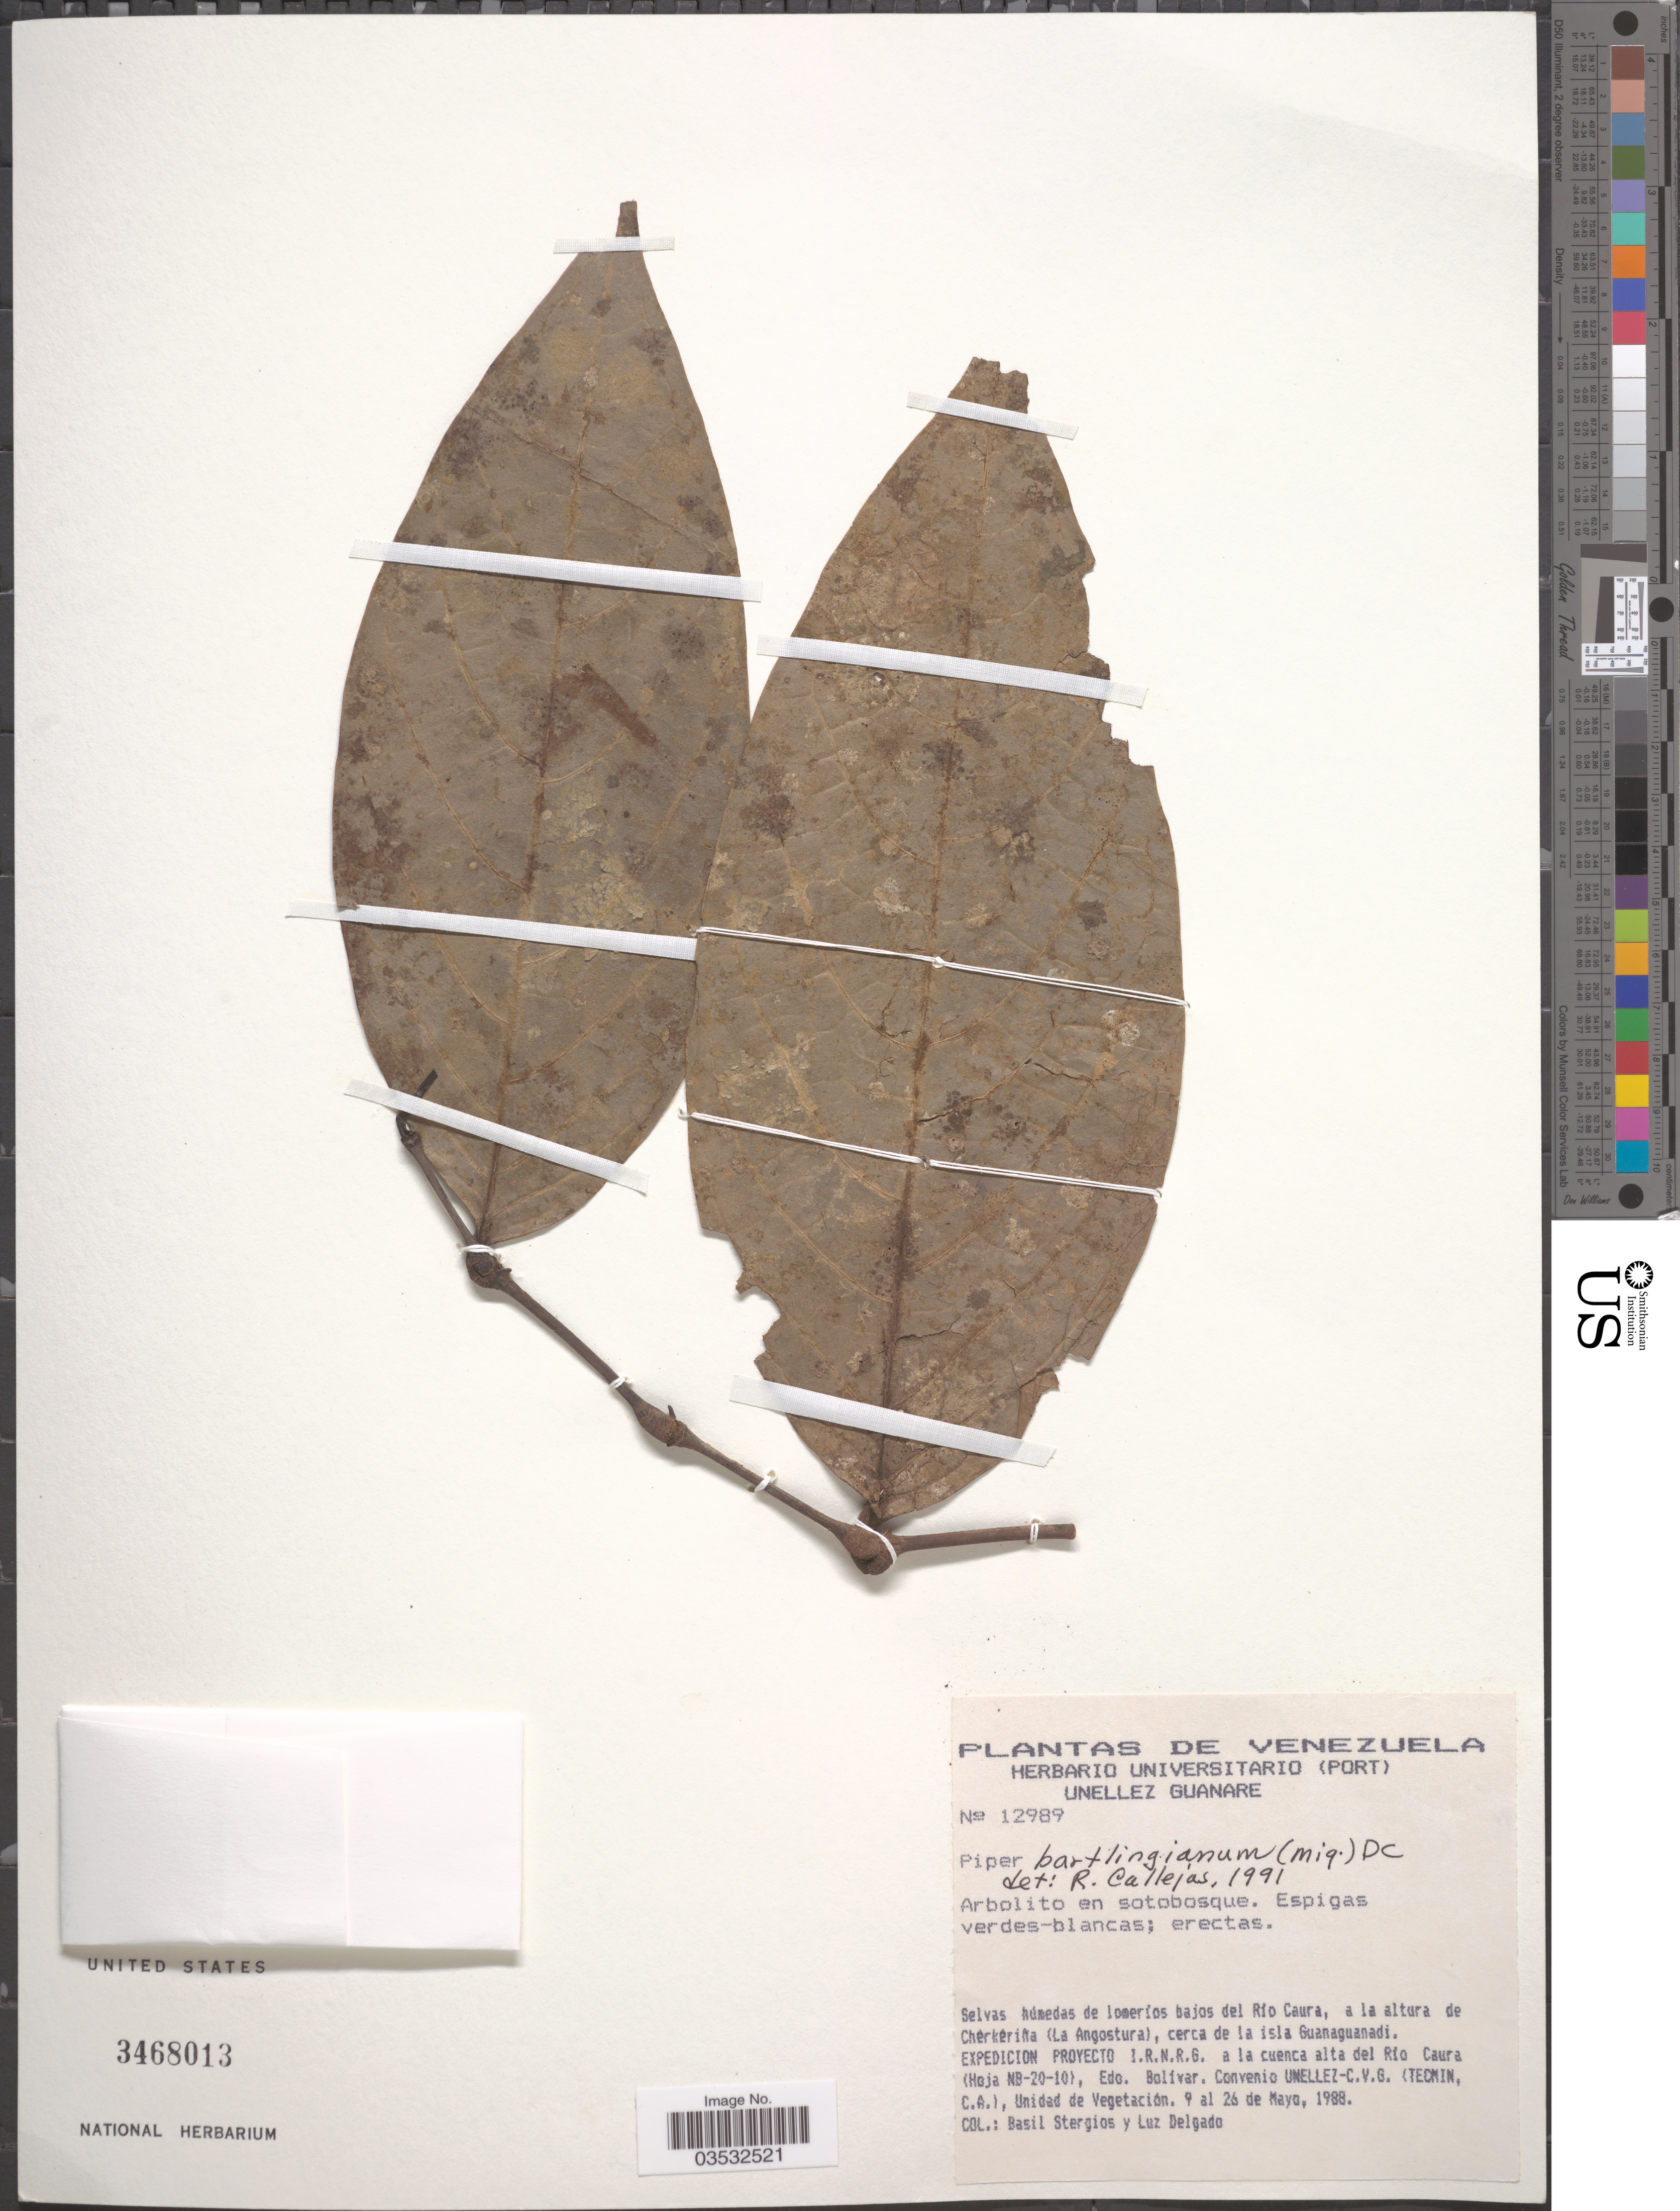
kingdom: Plantae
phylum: Tracheophyta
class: Magnoliopsida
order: Piperales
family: Piperaceae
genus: Piper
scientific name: Piper bartlingianum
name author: (Miq.) C. DC.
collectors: B. G. Stergios & L. Delgado V.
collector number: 12989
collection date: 1988-05-09/1988-05-26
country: Venezuela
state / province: Bolivar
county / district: Sucre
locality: Río Caura, Chêrkériña (La Angostura), cerca de isla Guanaguanadi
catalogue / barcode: US 3468013